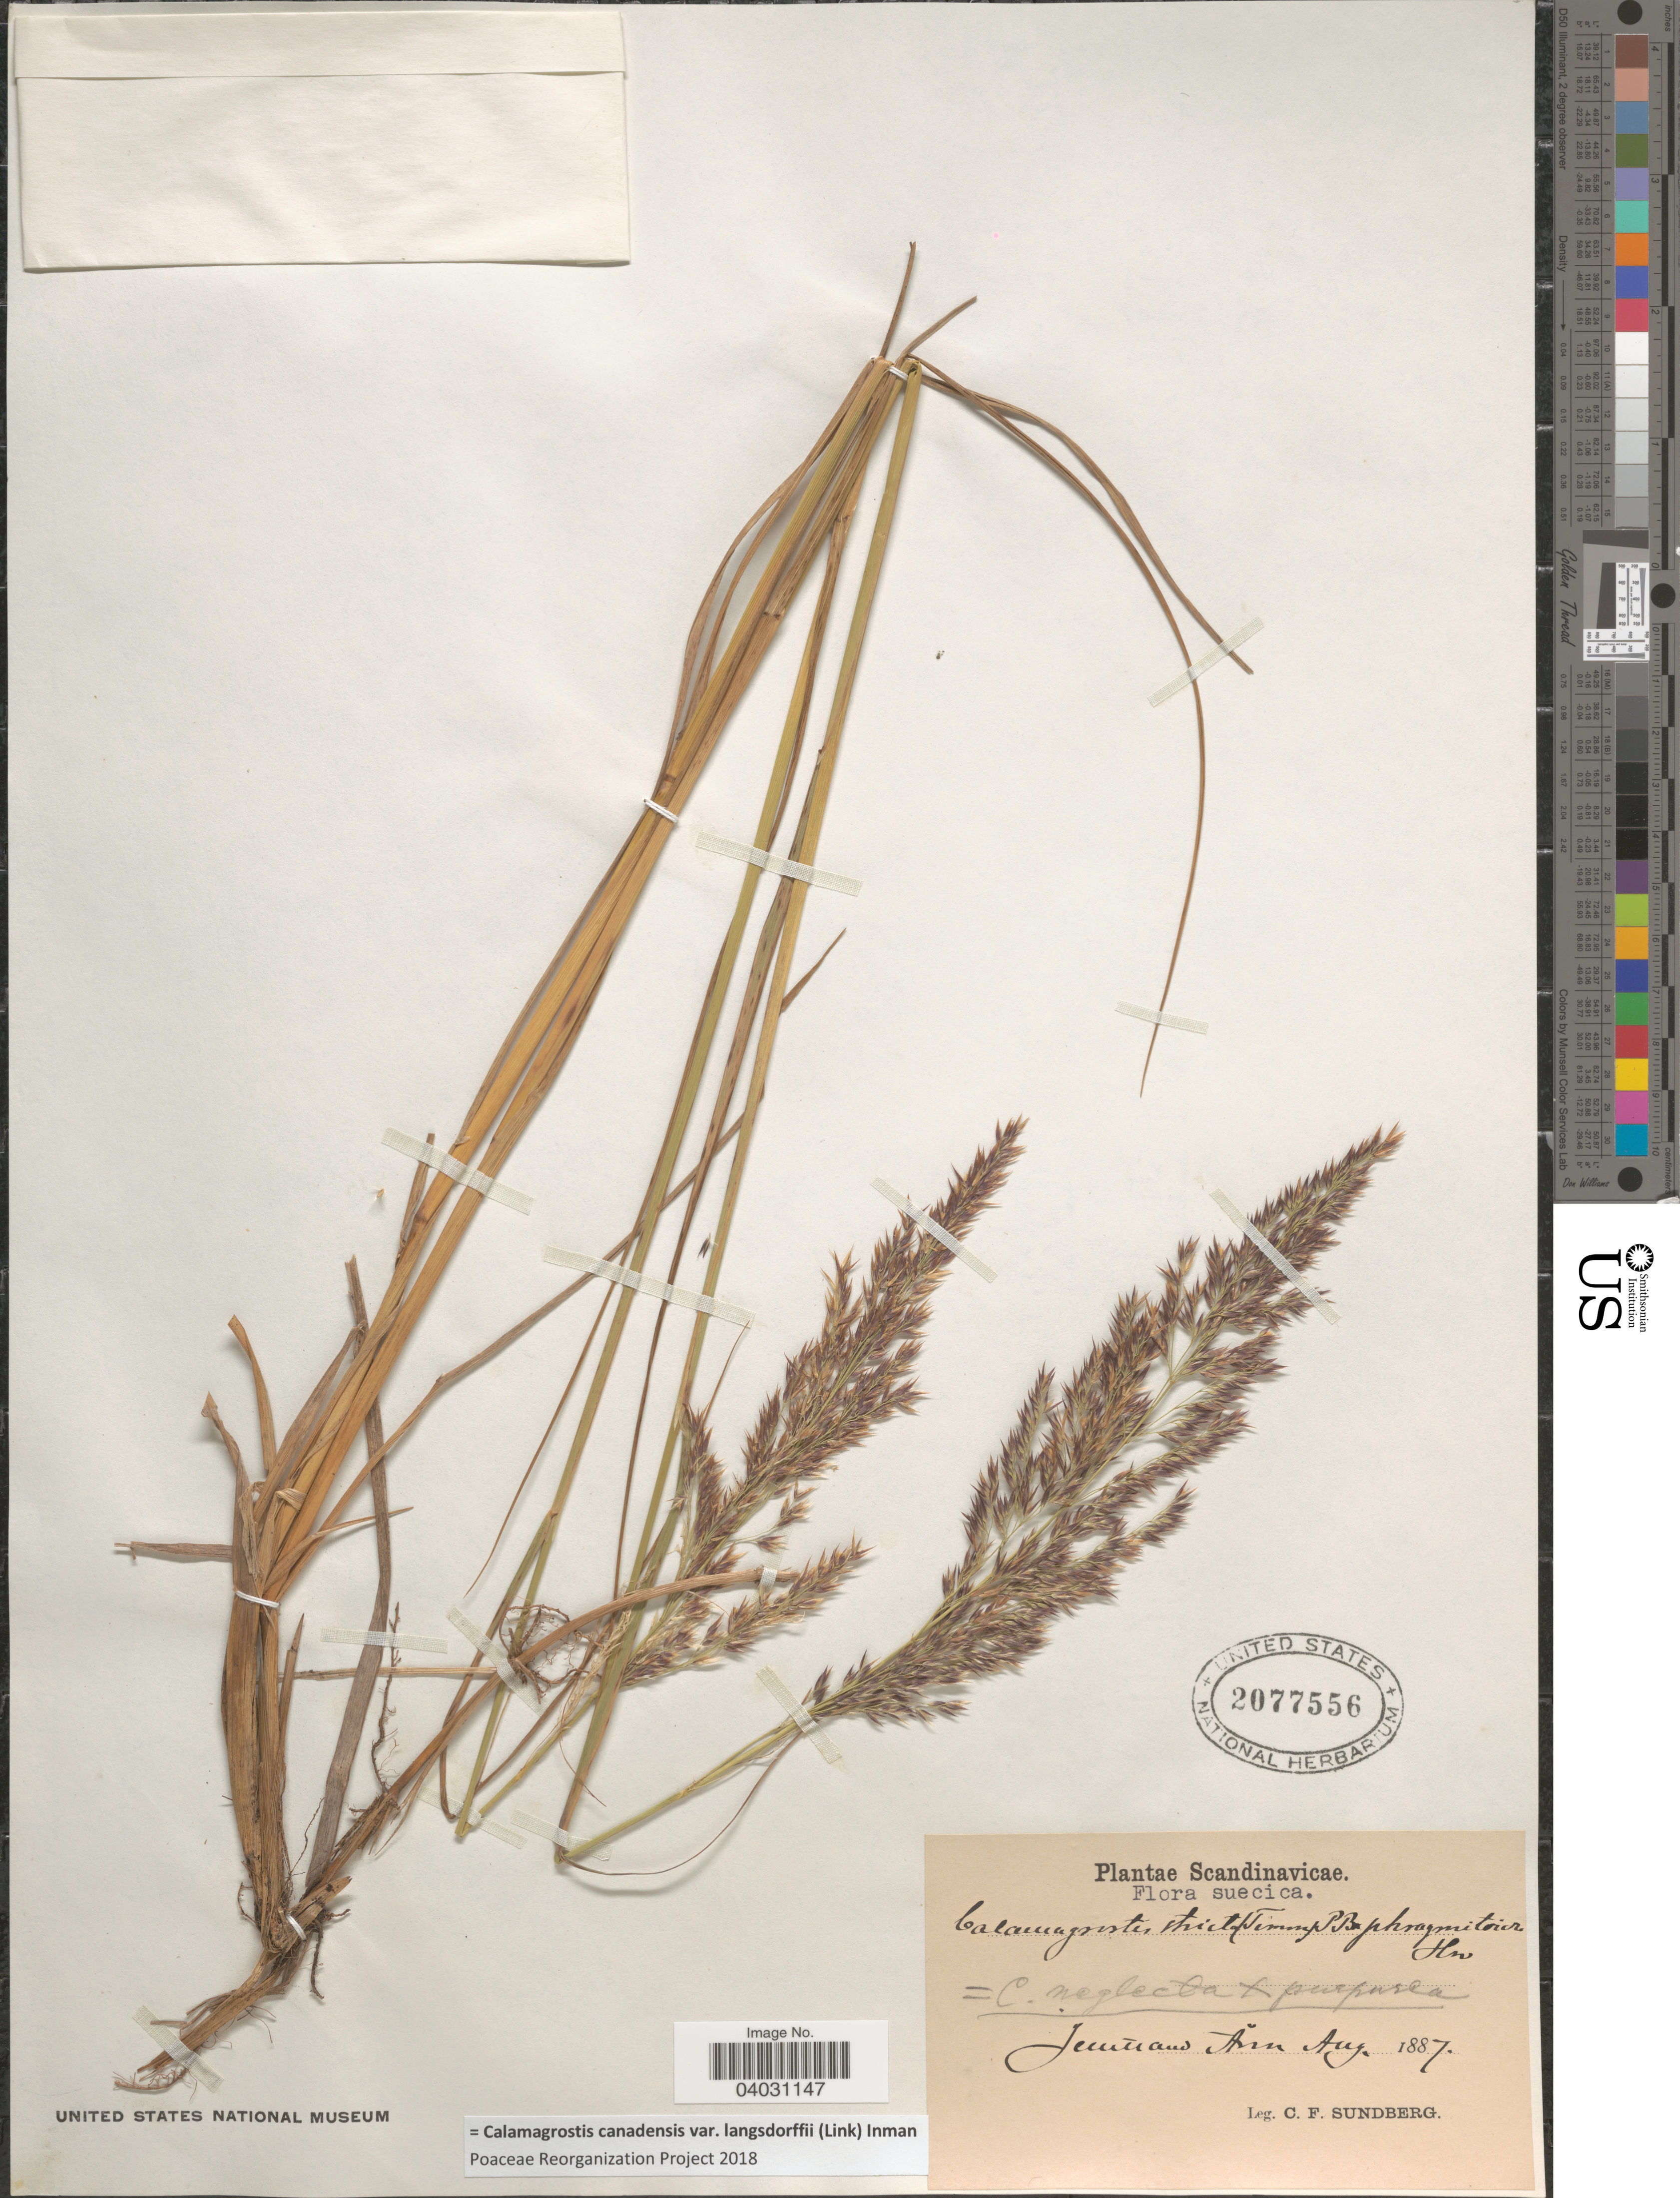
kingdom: Plantae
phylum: Tracheophyta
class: Liliopsida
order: Poales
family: Poaceae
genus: Calamagrostis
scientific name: Calamagrostis canadensis var. langsdorffii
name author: (Link) Inman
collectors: C. F. Sundberg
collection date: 1887-08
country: Sweden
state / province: Jämtland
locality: Scandinavicae. Suecica. Jemtland Are.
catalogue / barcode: US 2077556